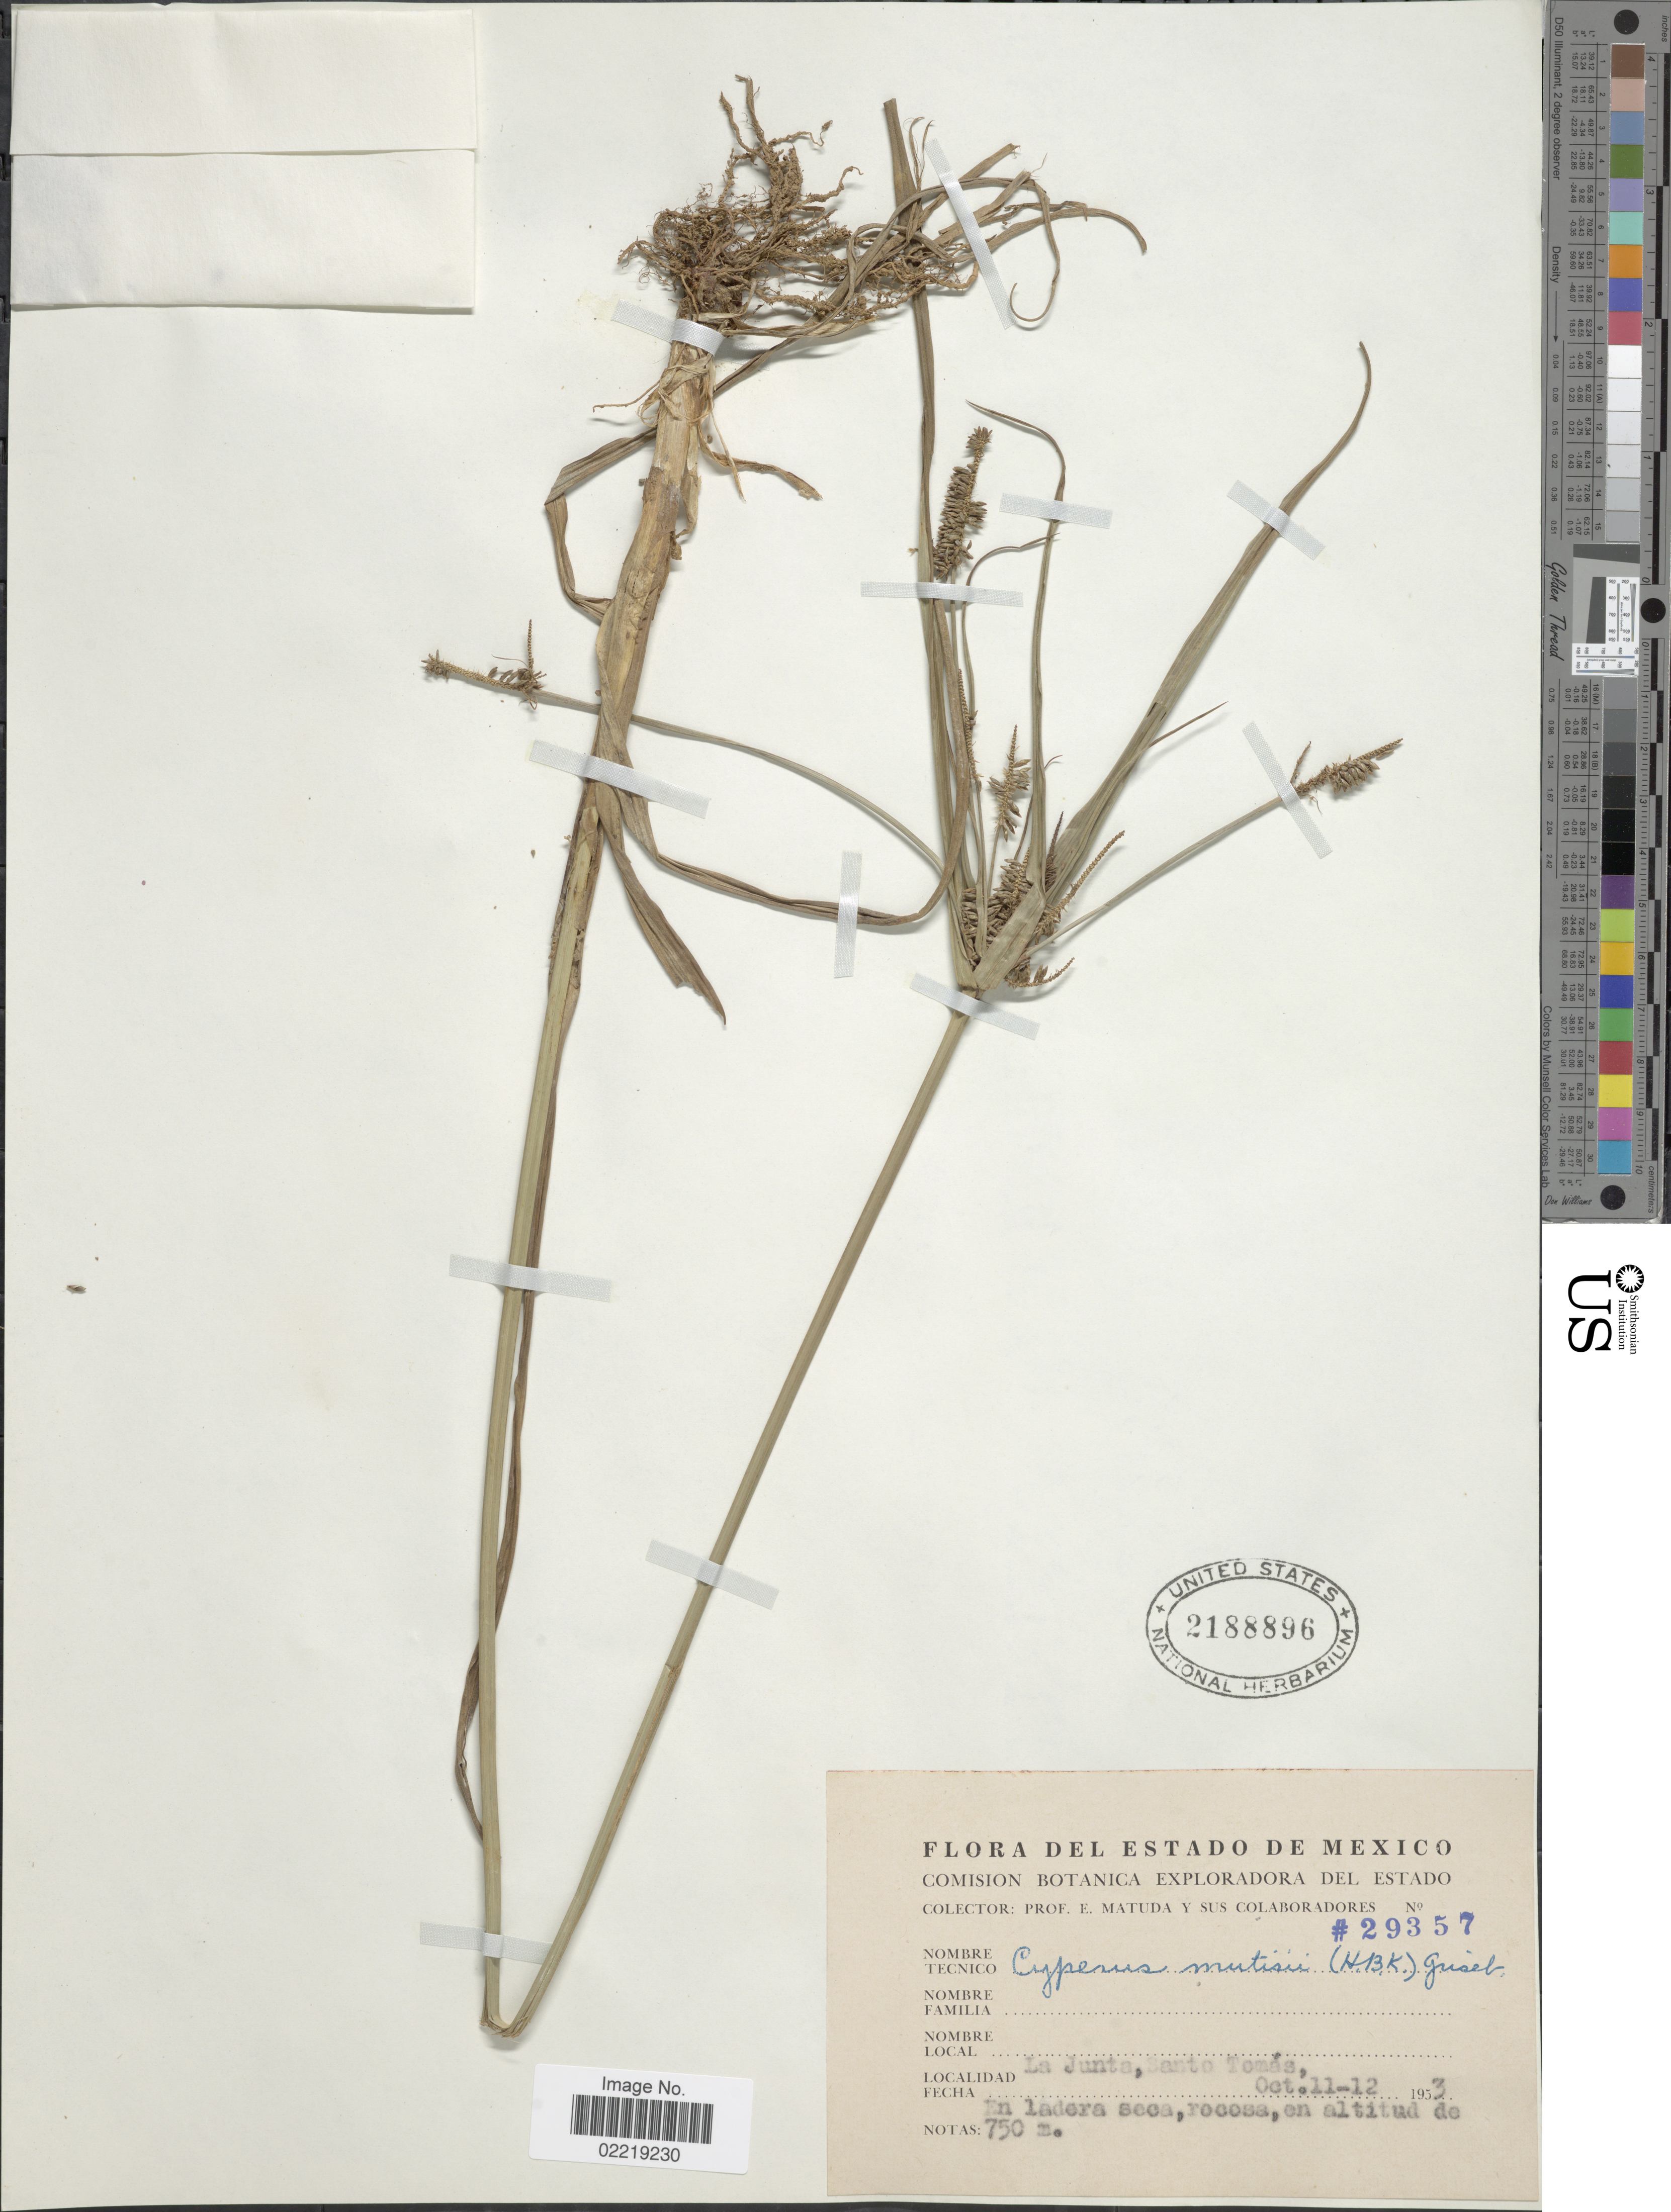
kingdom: Plantae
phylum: Tracheophyta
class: Liliopsida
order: Poales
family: Cyperaceae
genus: Cyperus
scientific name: Cyperus mutisii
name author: (Kunth) Andersson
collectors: E. Matuda & Sus Colaboradores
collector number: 29357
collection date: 1953-10-11/1953-10-12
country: Mexico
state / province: México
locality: Del Estado de Mexico, La JUnta, Sante Tomas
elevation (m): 750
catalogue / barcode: US 2188896